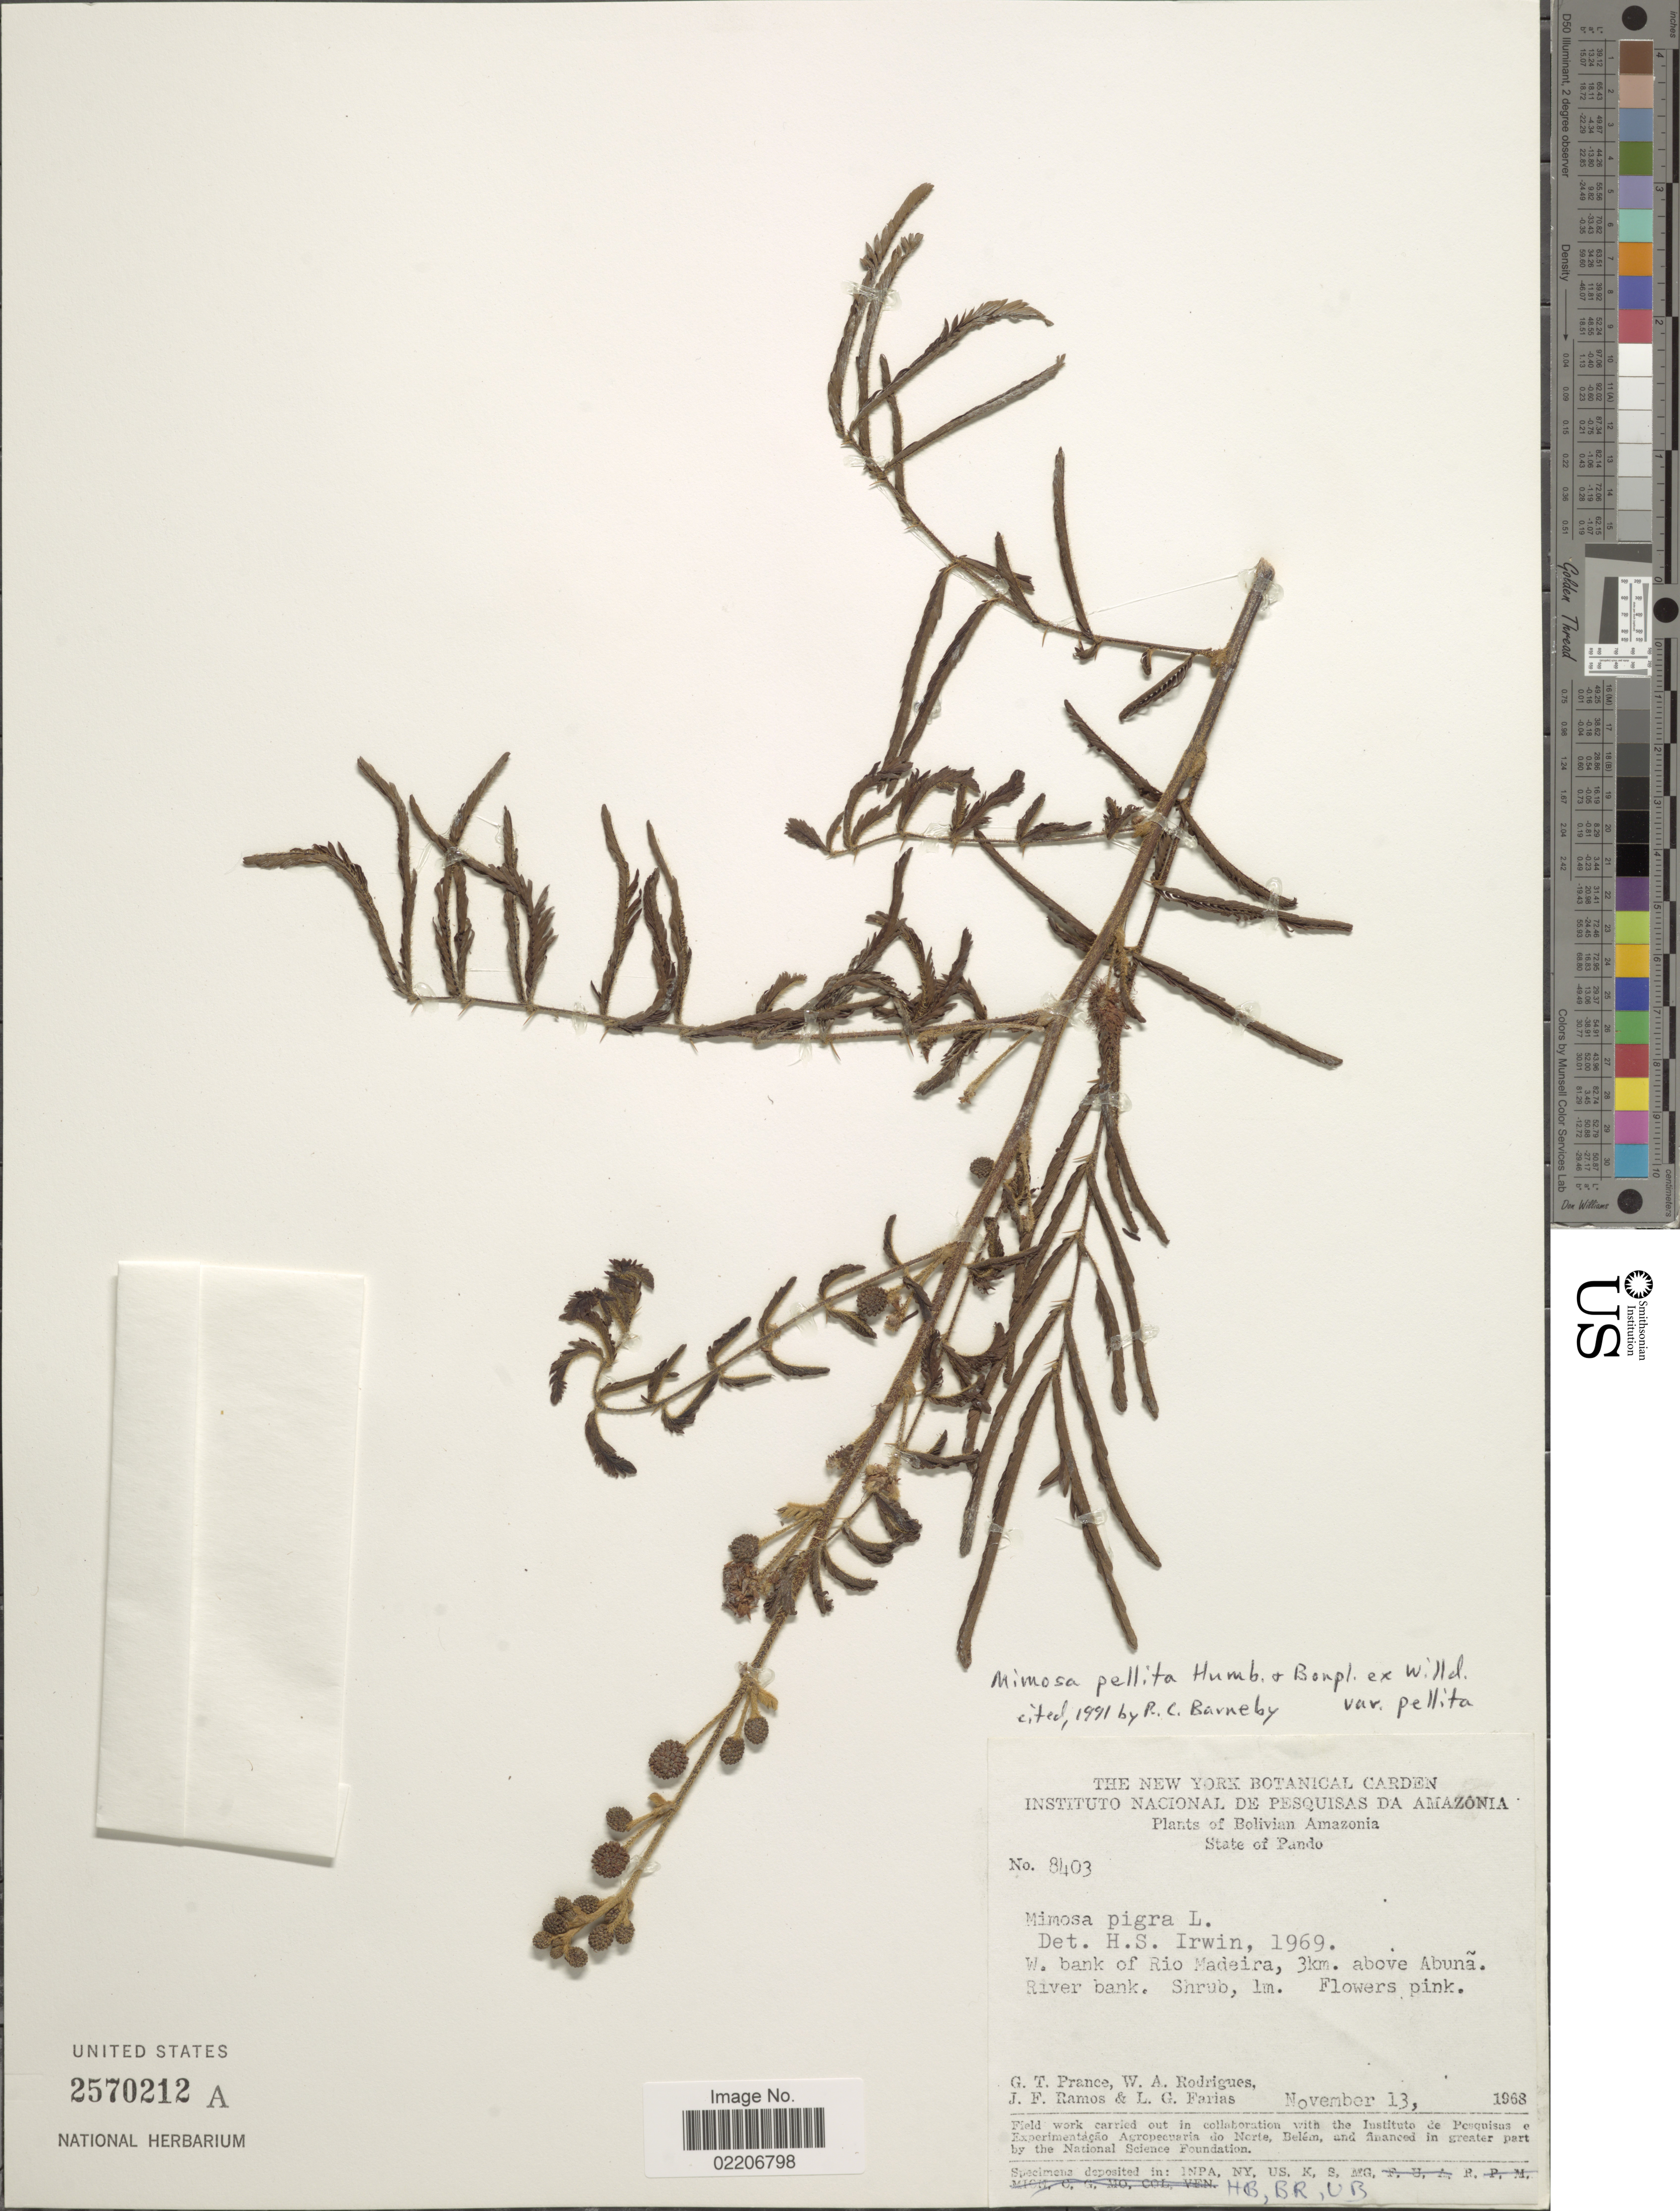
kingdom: Plantae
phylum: Tracheophyta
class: Magnoliopsida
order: Fabales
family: Fabaceae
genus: Mimosa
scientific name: Mimosa pellita var. pellita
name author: Humb. & Bonpl. ex Willd.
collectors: G. T. Prance, W. A. Rodrigues, J. F. Ramos & L. G. Farias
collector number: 8403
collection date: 1968-11-13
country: Bolivia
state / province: Pando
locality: Bolivian Amazonia, W. bank of Rio Madeira, 3 km above Abuna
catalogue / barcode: US 2570212A